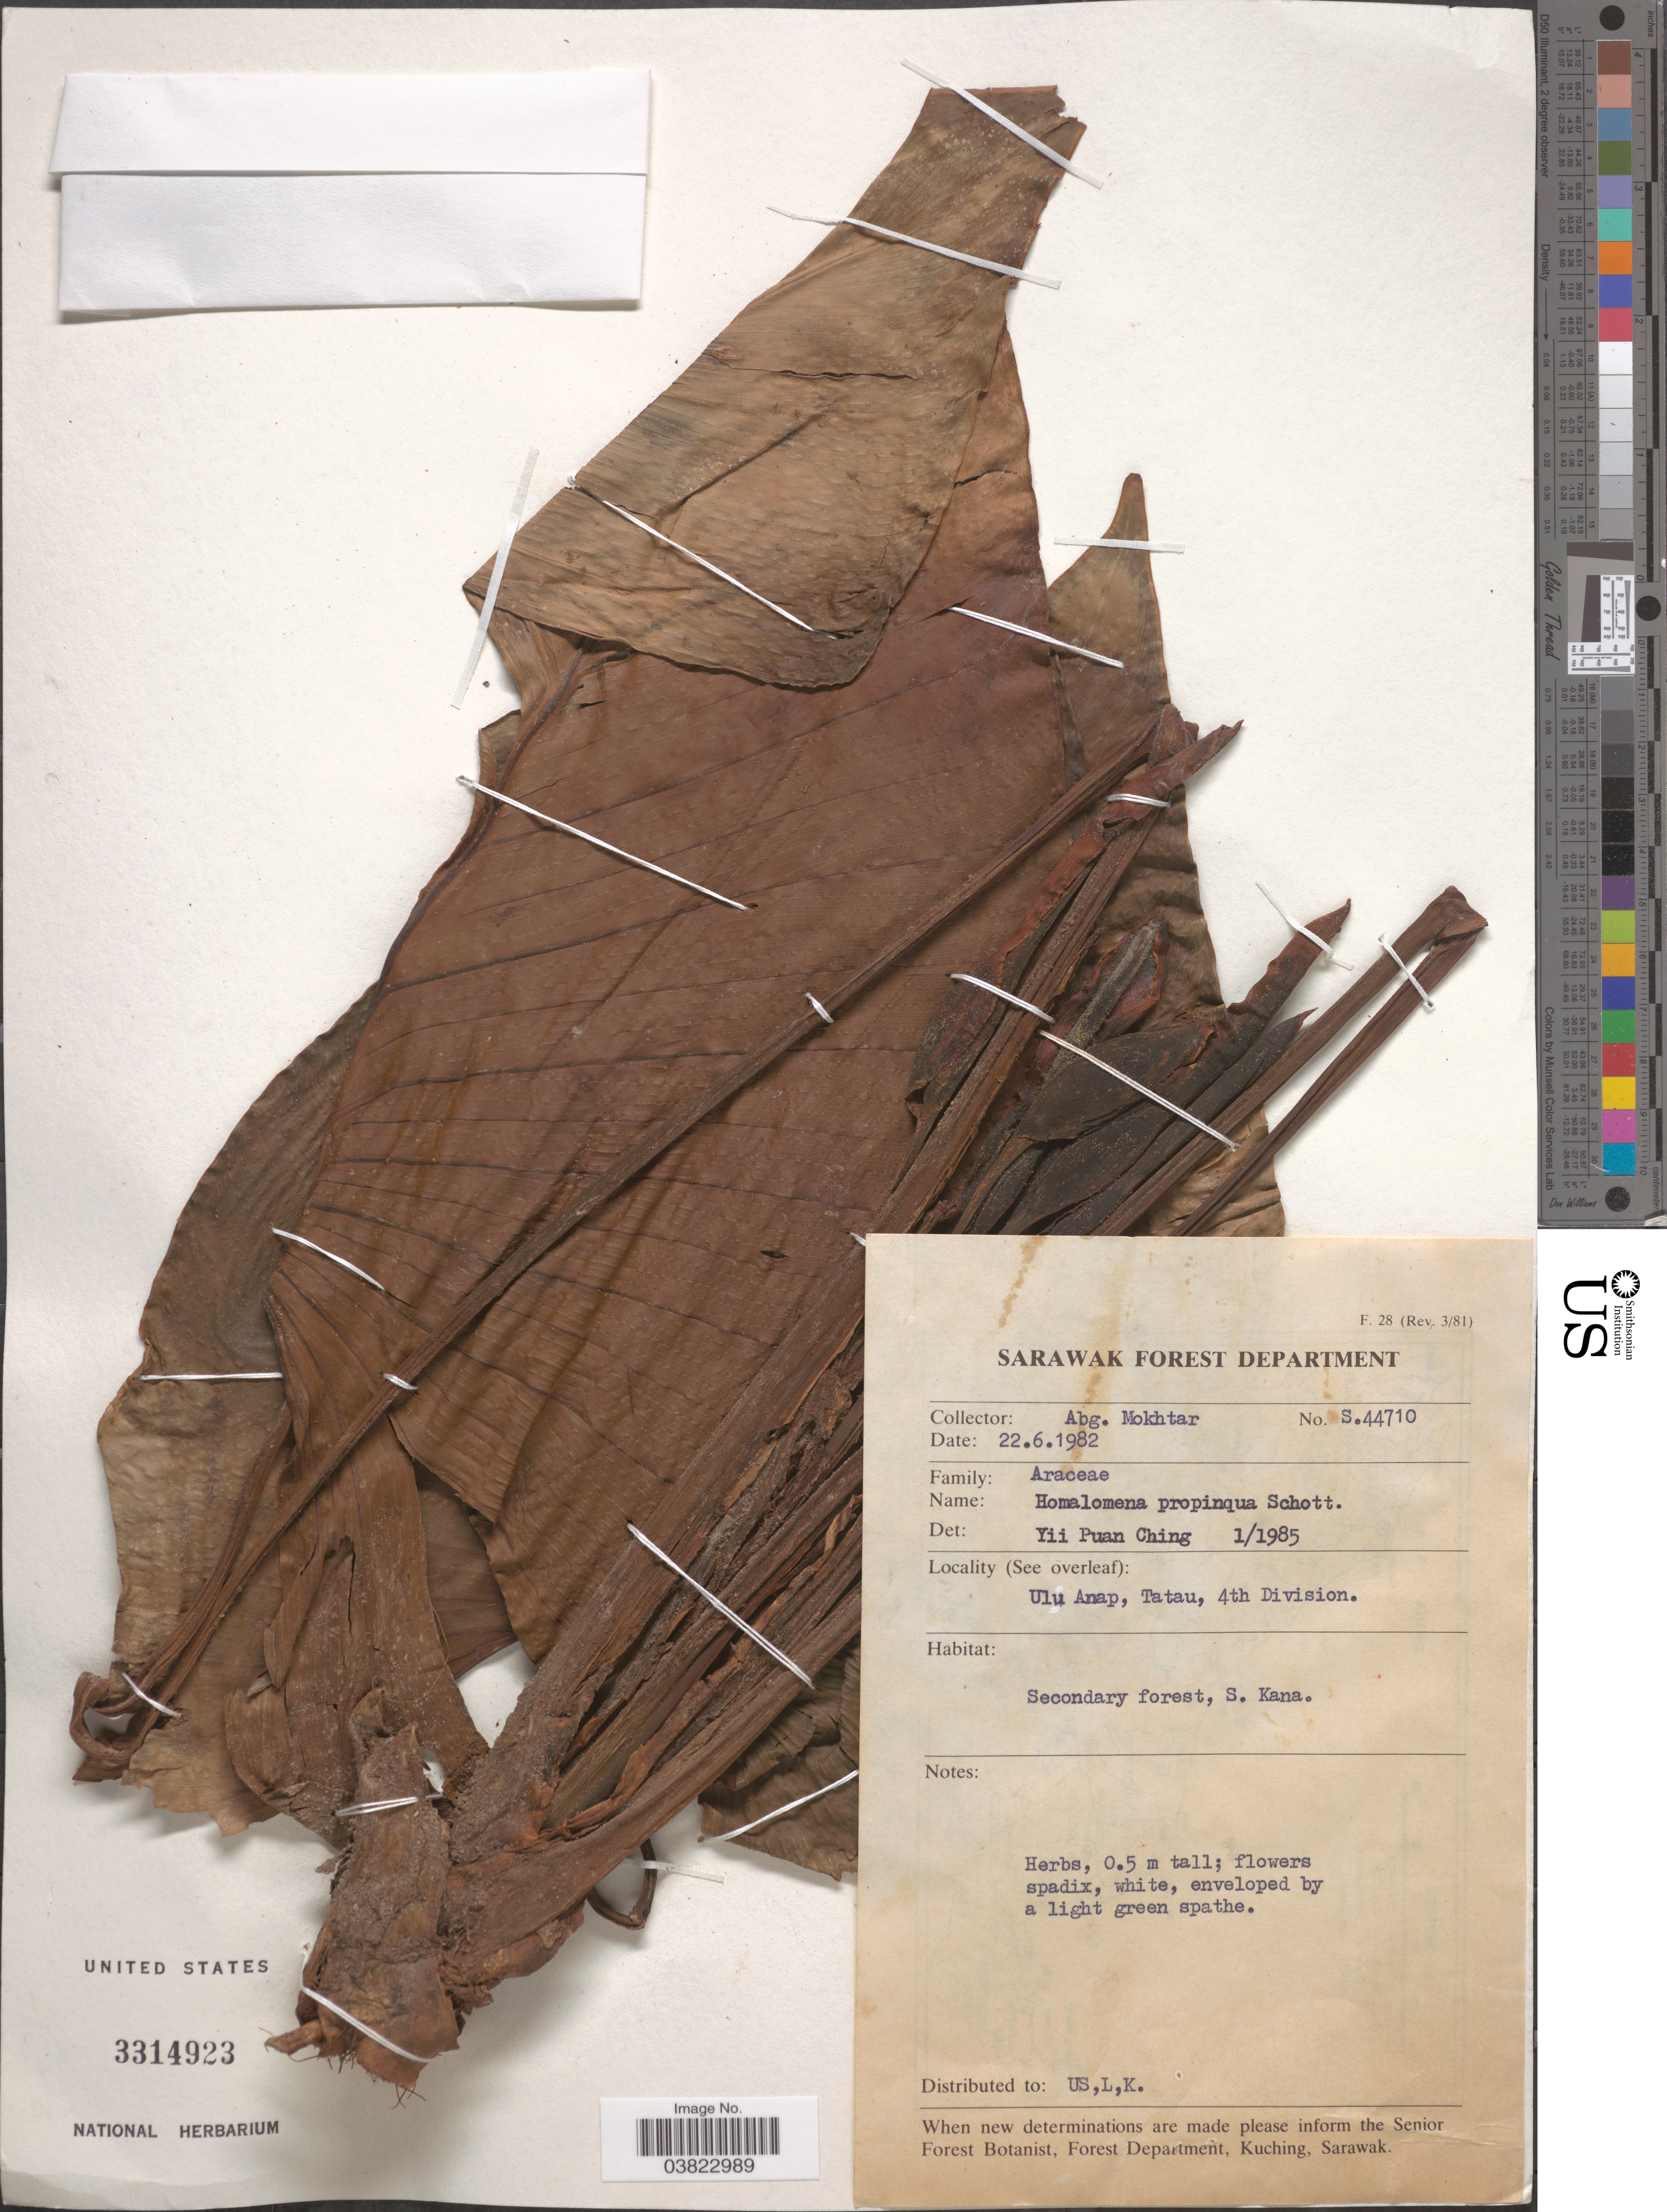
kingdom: Plantae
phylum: Tracheophyta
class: Liliopsida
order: Alismatales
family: Araceae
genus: Homalomena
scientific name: Homalomena propinqua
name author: Schott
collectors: A. Mokhtar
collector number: S.44710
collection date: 1982-06-22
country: Malaysia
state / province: Sarawak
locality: Ulu Anap, Tatau, 4th Division. S. Kana.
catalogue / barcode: US 3314923